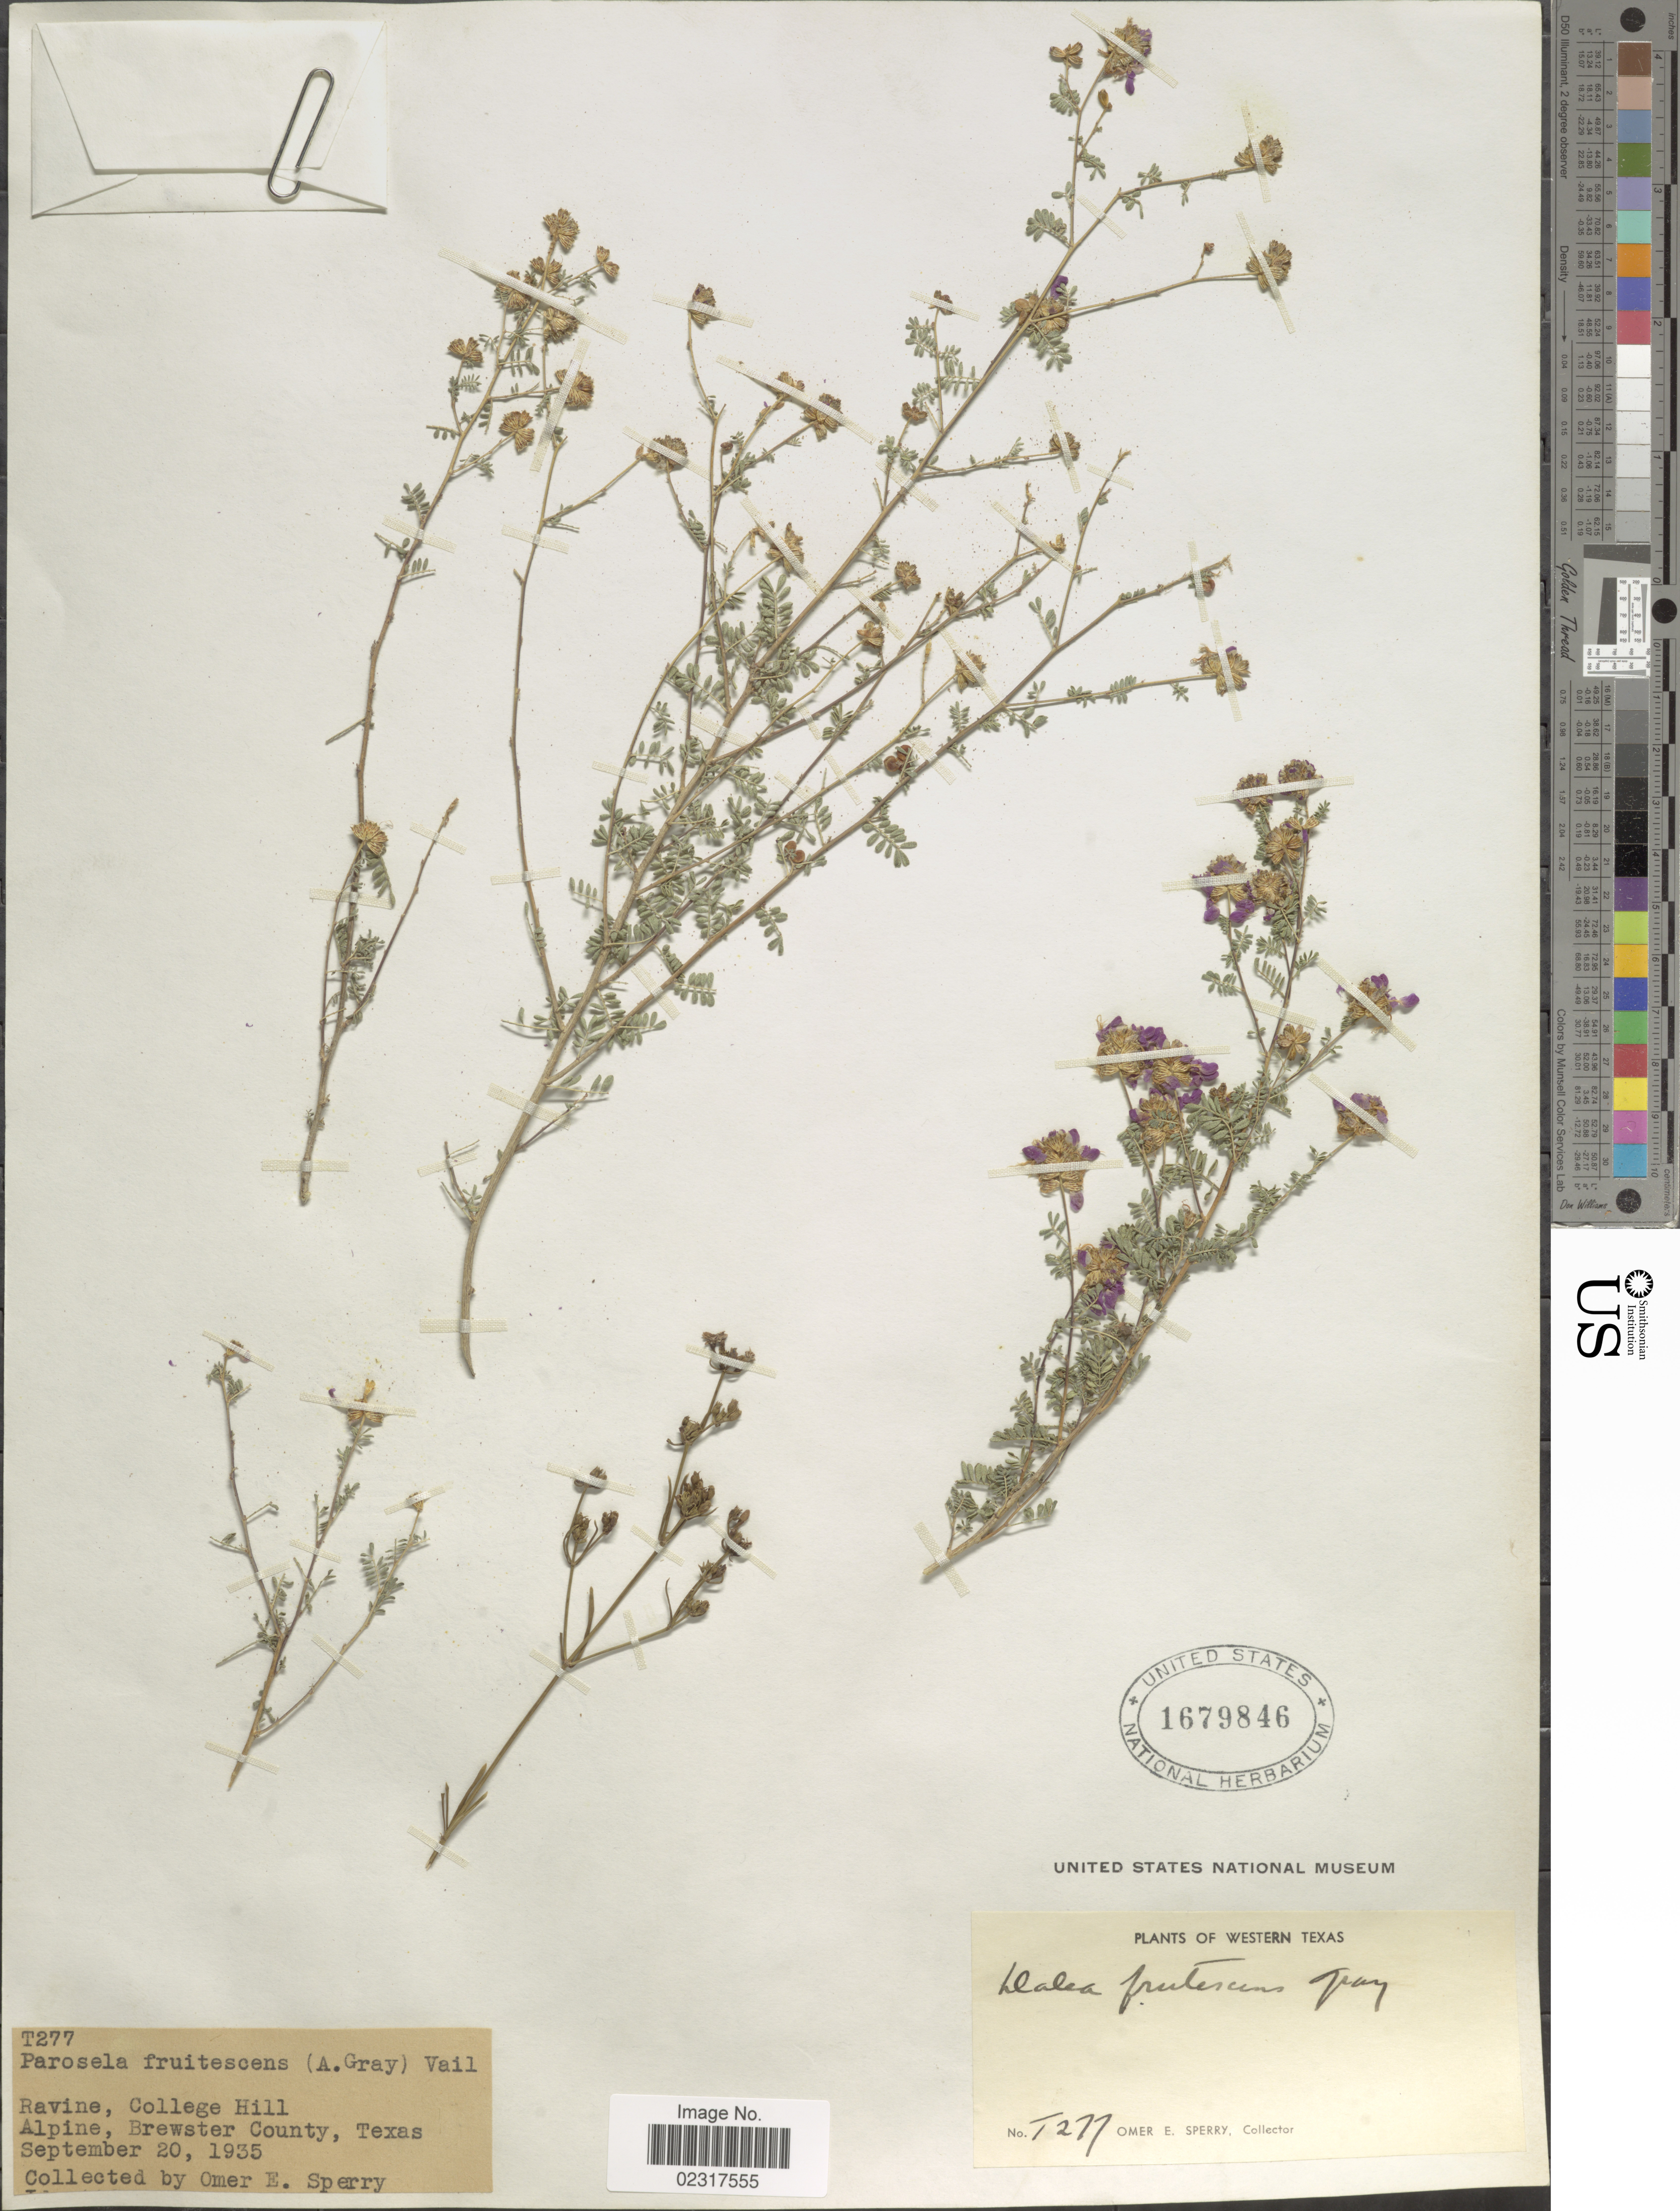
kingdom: Plantae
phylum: Tracheophyta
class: Magnoliopsida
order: Fabales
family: Fabaceae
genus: Dalea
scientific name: Dalea frutescens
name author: A. Gray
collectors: O. E. Sperry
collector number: T277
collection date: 1935-09-20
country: United States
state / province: Texas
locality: Ravine, College Hill Alpine, Brewster County.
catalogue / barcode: US 1679846